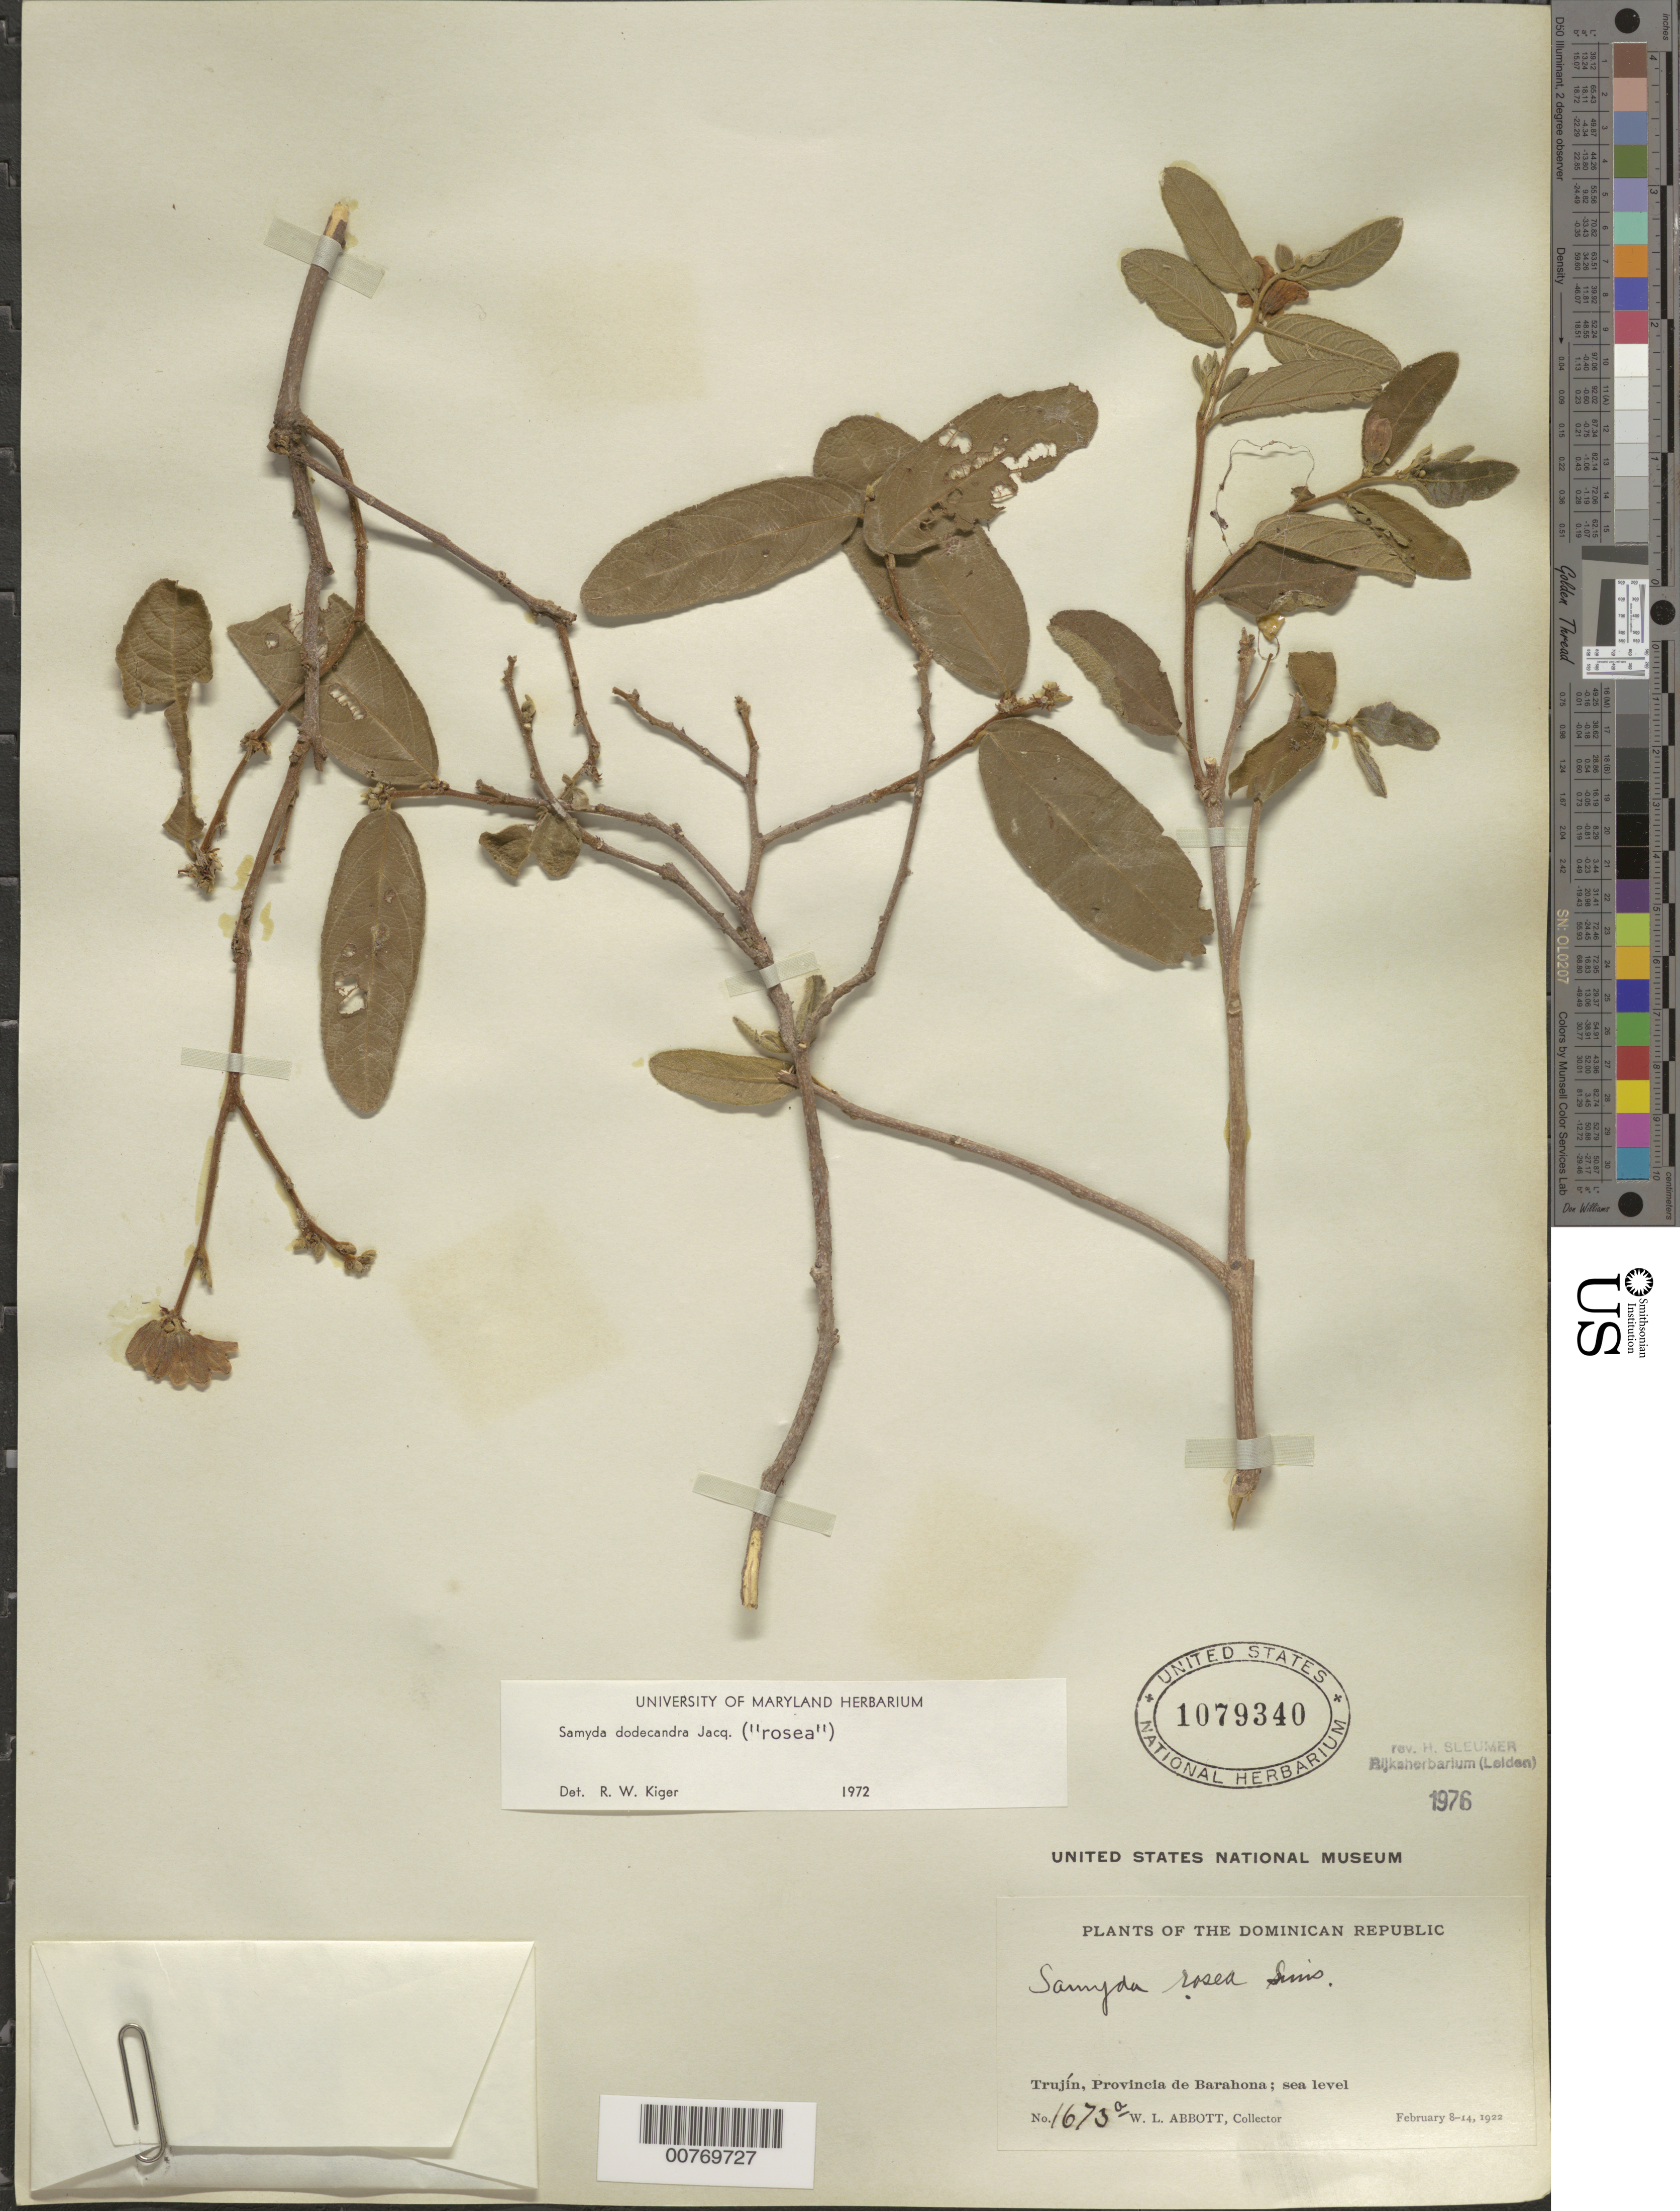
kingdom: Plantae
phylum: Tracheophyta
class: Magnoliopsida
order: Malpighiales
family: Salicaceae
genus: Casearia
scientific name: Casearia dodecandra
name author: (Jacq.) T. Samar. & M.H. Alford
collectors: W. L. Abbott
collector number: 1673a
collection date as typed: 08 Feb 1922 to 14 Feb 1922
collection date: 1922-02-08/1922-02-14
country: Dominican Republic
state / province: Barahona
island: Hispaniola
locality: Trujín; sea level.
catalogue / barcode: US 1079340